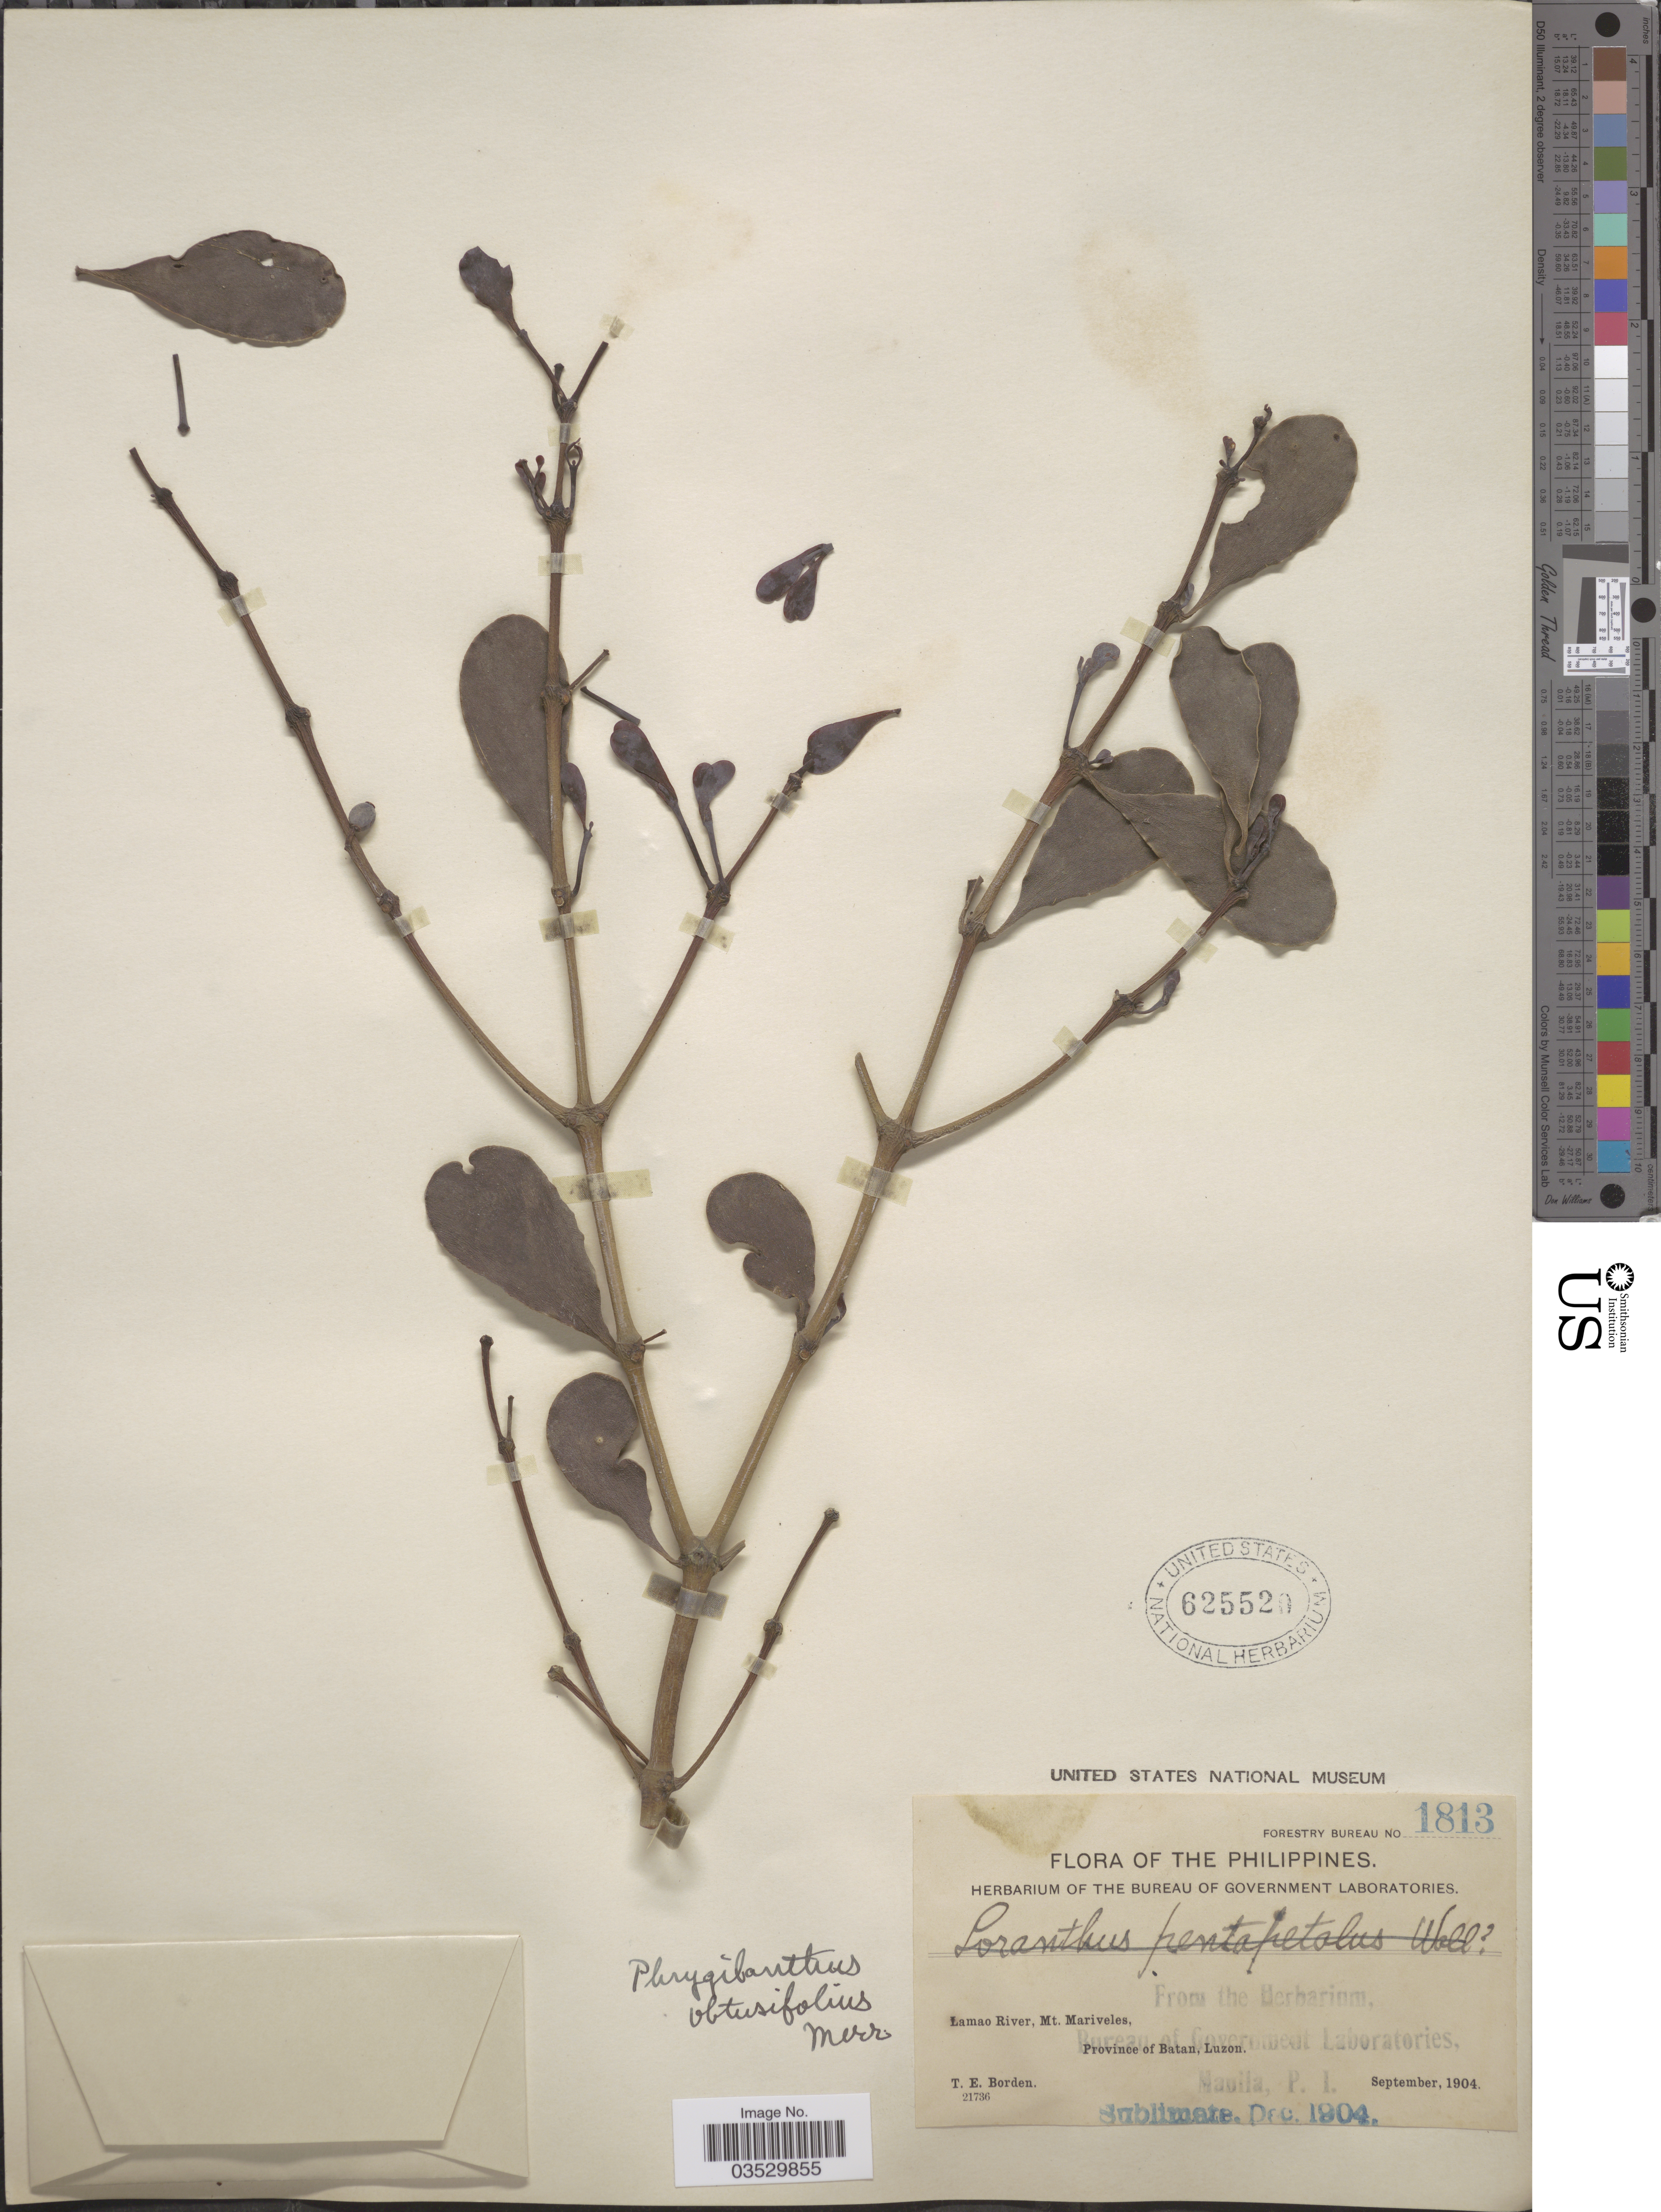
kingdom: Plantae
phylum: Tracheophyta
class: Magnoliopsida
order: Santalales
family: Loranthaceae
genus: Cecarria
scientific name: Cecarria obtusifolia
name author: (Merr.) Barlow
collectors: T. E. Borden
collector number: Forestry Bureau 1813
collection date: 1904-09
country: Philippines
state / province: Cagayan Valley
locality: Lamao River, Mt. Mariveles, Luzon.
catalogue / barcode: US 625520